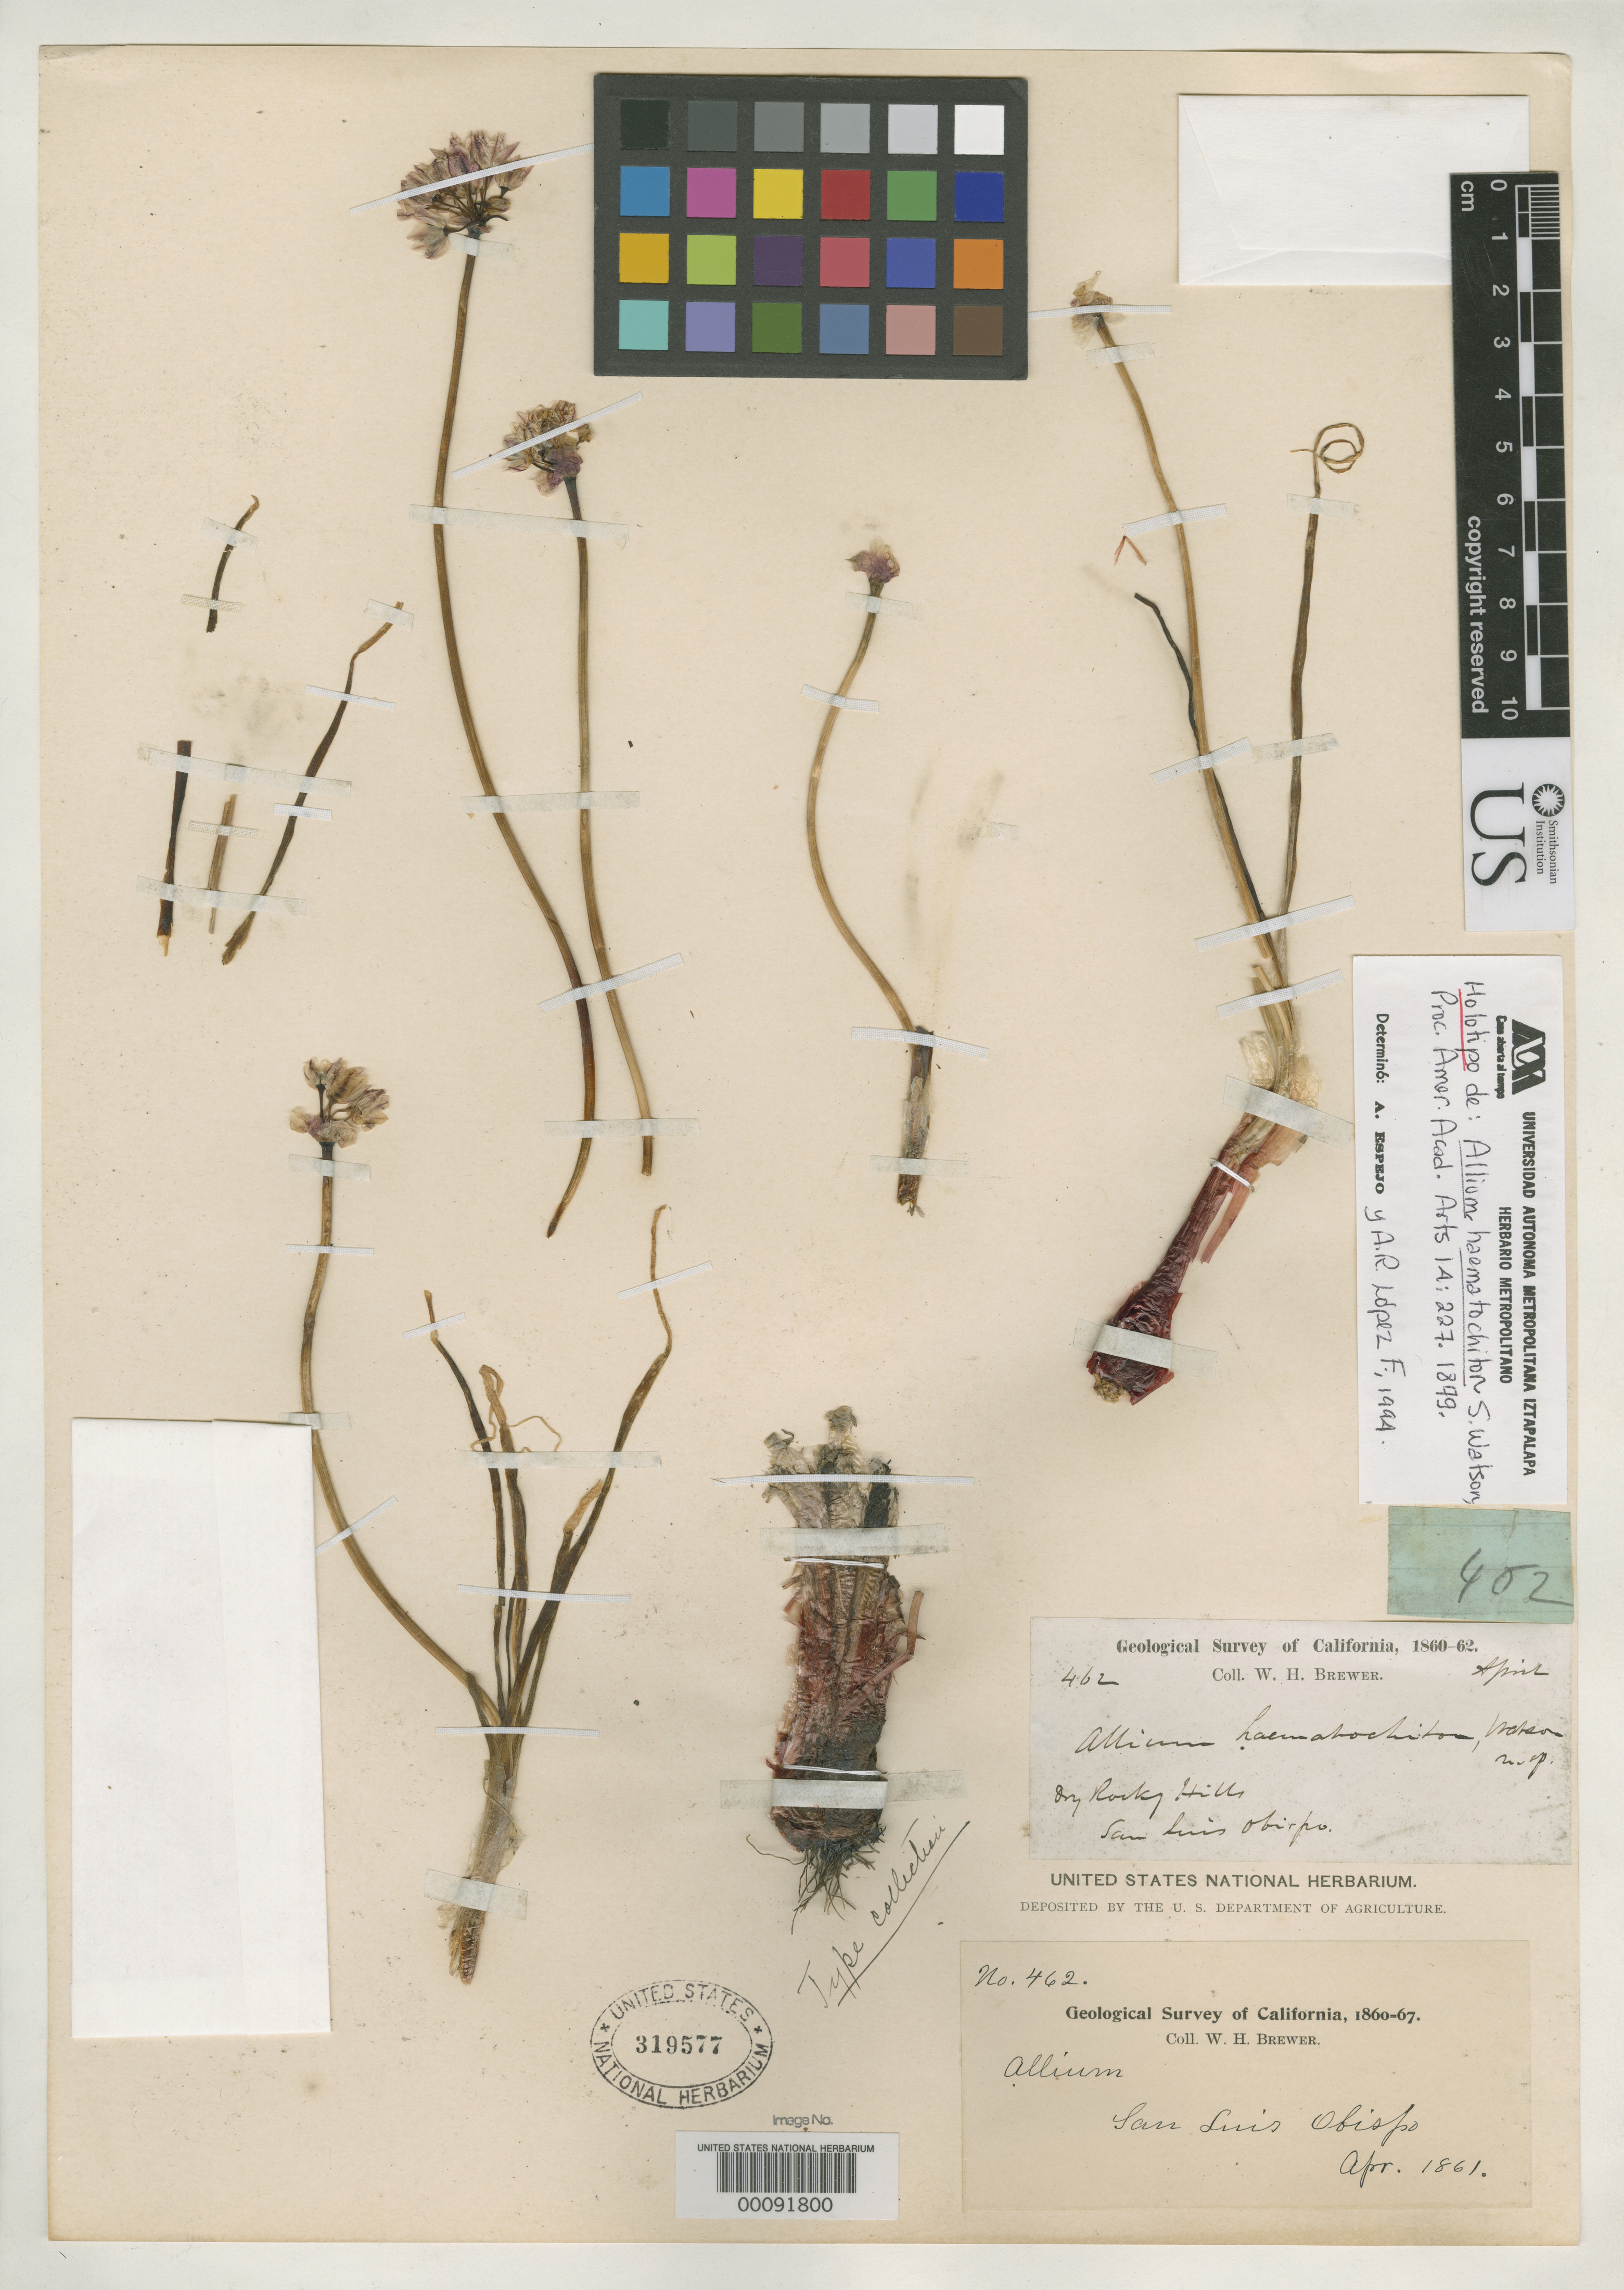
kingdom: Plantae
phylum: Tracheophyta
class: Liliopsida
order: Asparagales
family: Amaryllidaceae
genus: Allium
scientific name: Allium haematochiton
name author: S. Watson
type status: Isotype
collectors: W. H. Brewer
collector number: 462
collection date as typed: Apr 1801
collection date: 1801-04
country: United States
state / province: California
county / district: San Luis Obispo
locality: San Luis Obispo to Ojai.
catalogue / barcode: US 319577